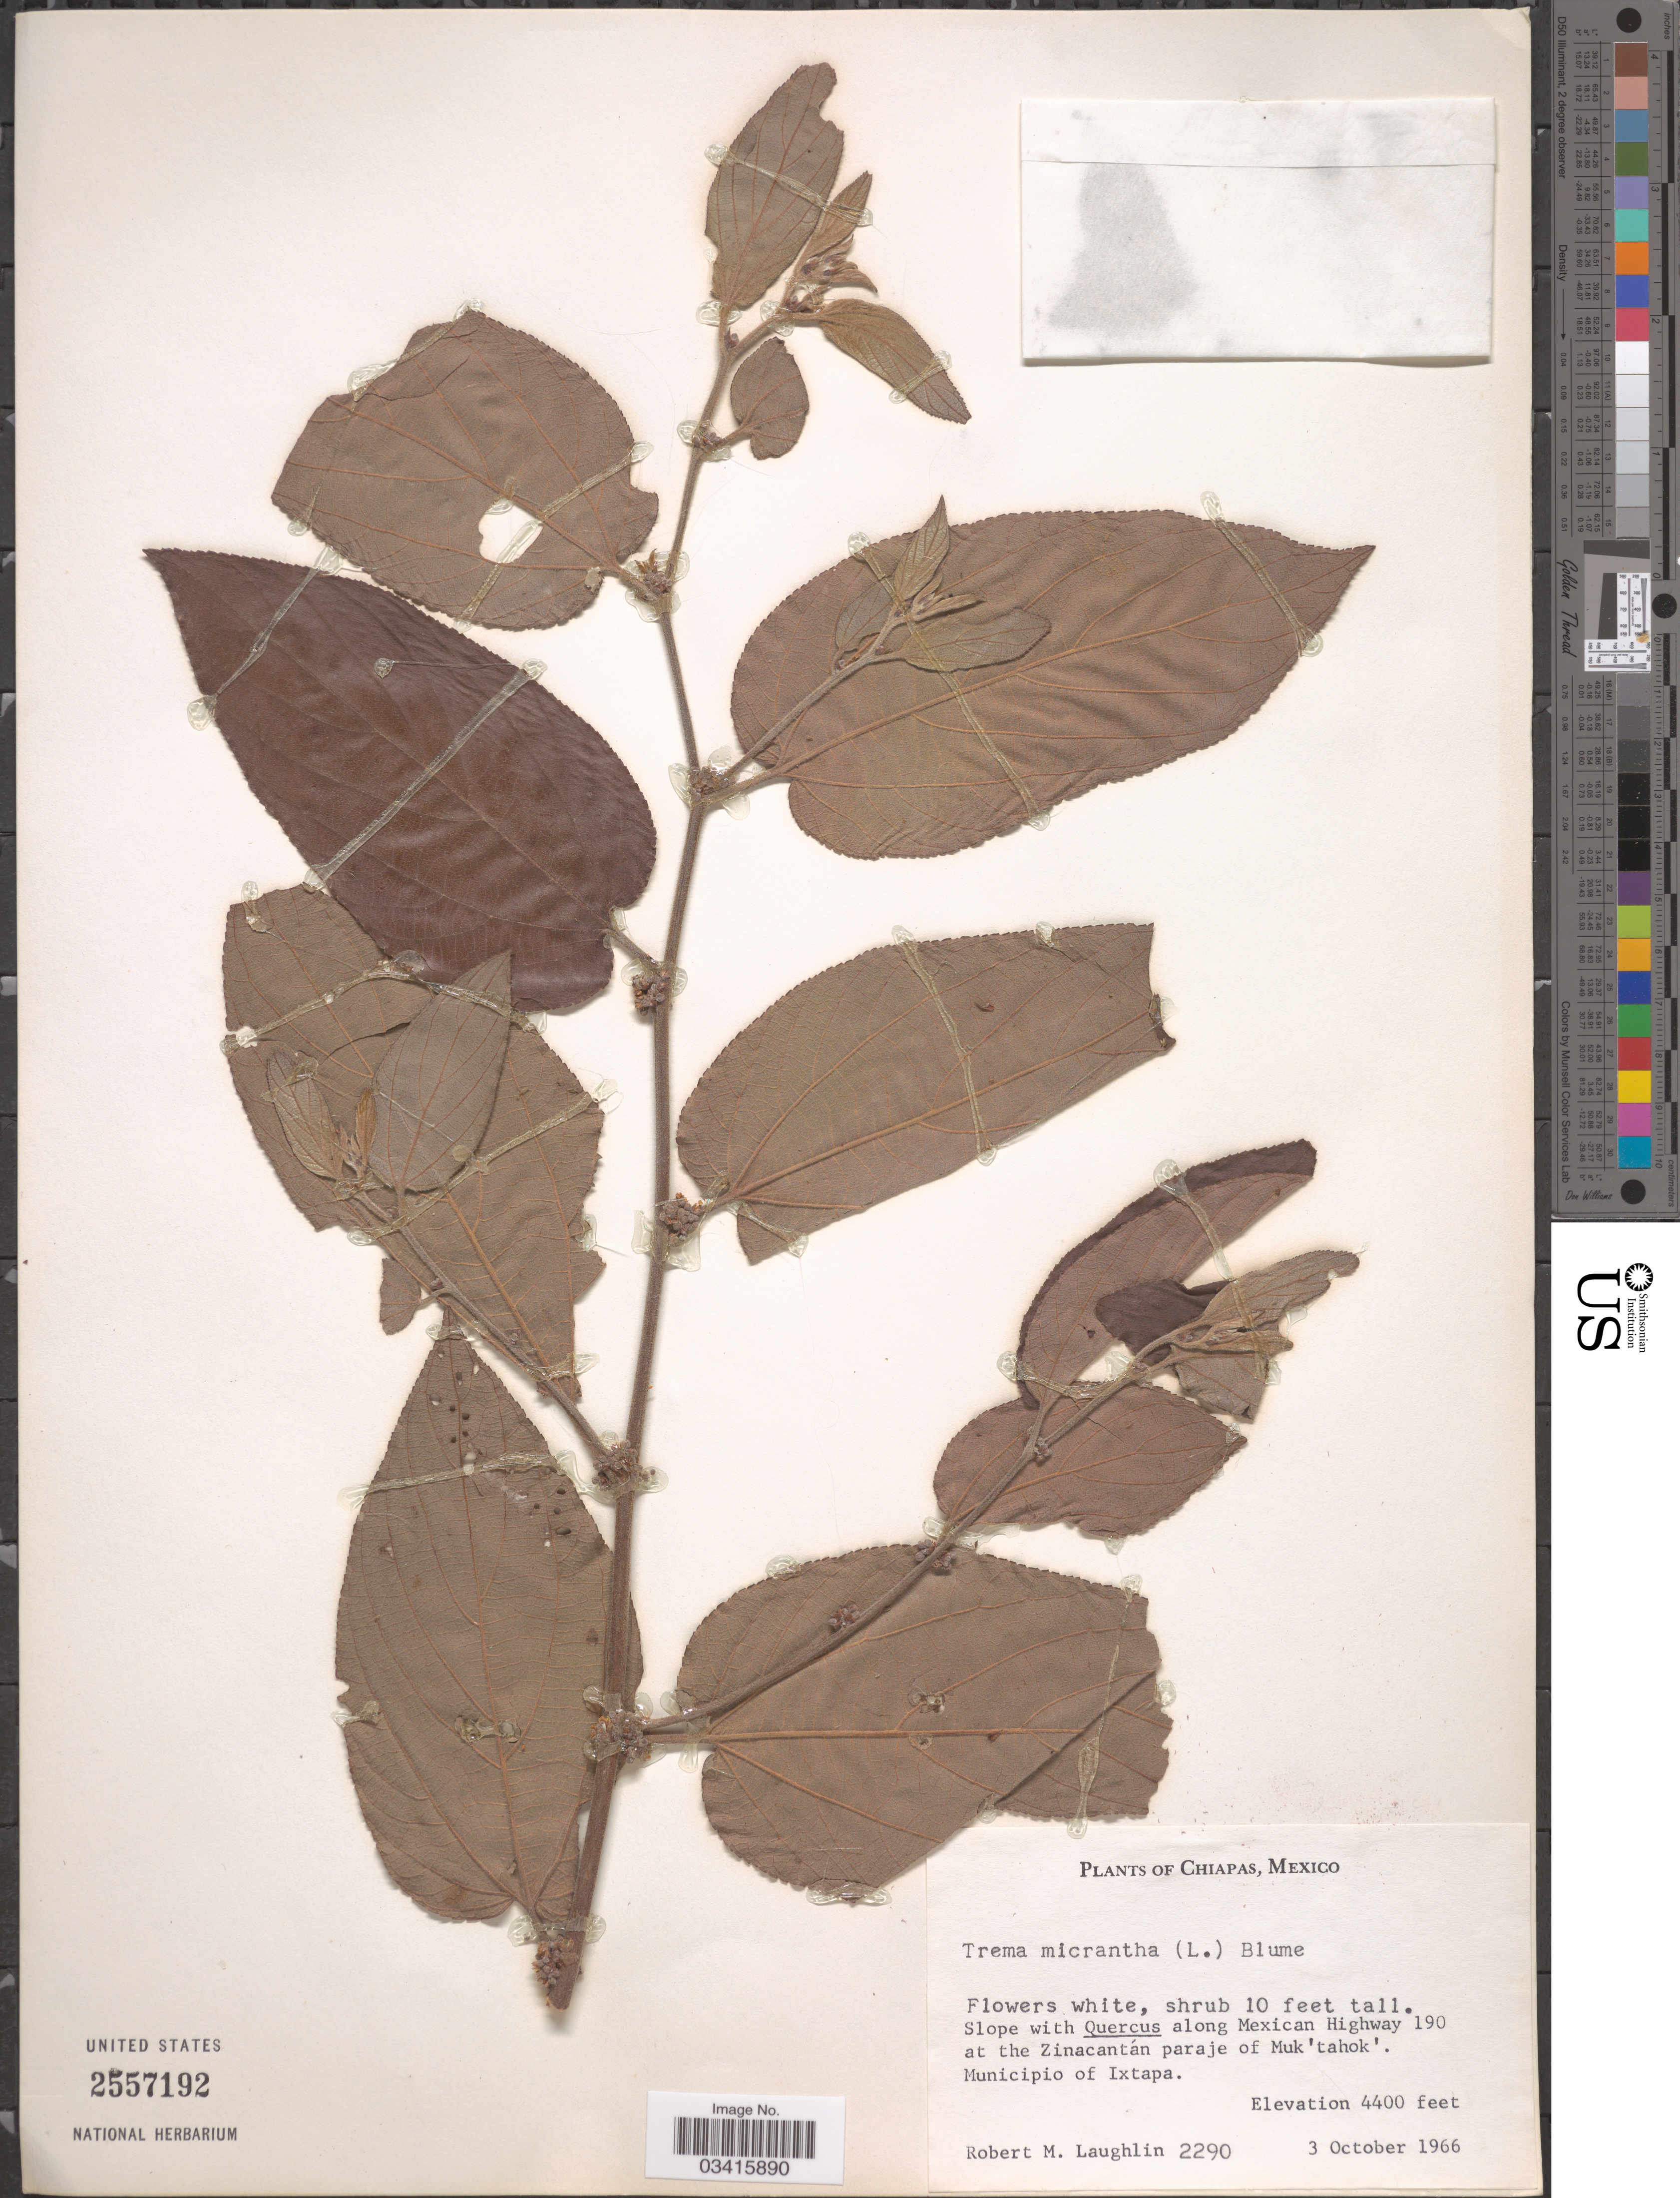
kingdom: Plantae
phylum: Tracheophyta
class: Magnoliopsida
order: Rosales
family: Cannabaceae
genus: Trema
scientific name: Trema micranthum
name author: (L.) Blume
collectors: R. M. Laughlin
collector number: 2290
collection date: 1966-10-03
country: Mexico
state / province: Chiapas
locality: Along Mexican Highway 190 at the Zinacantán paraje of Muk'tahok'. Municipio of Ixtapa.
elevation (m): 1341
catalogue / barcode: US 2557192